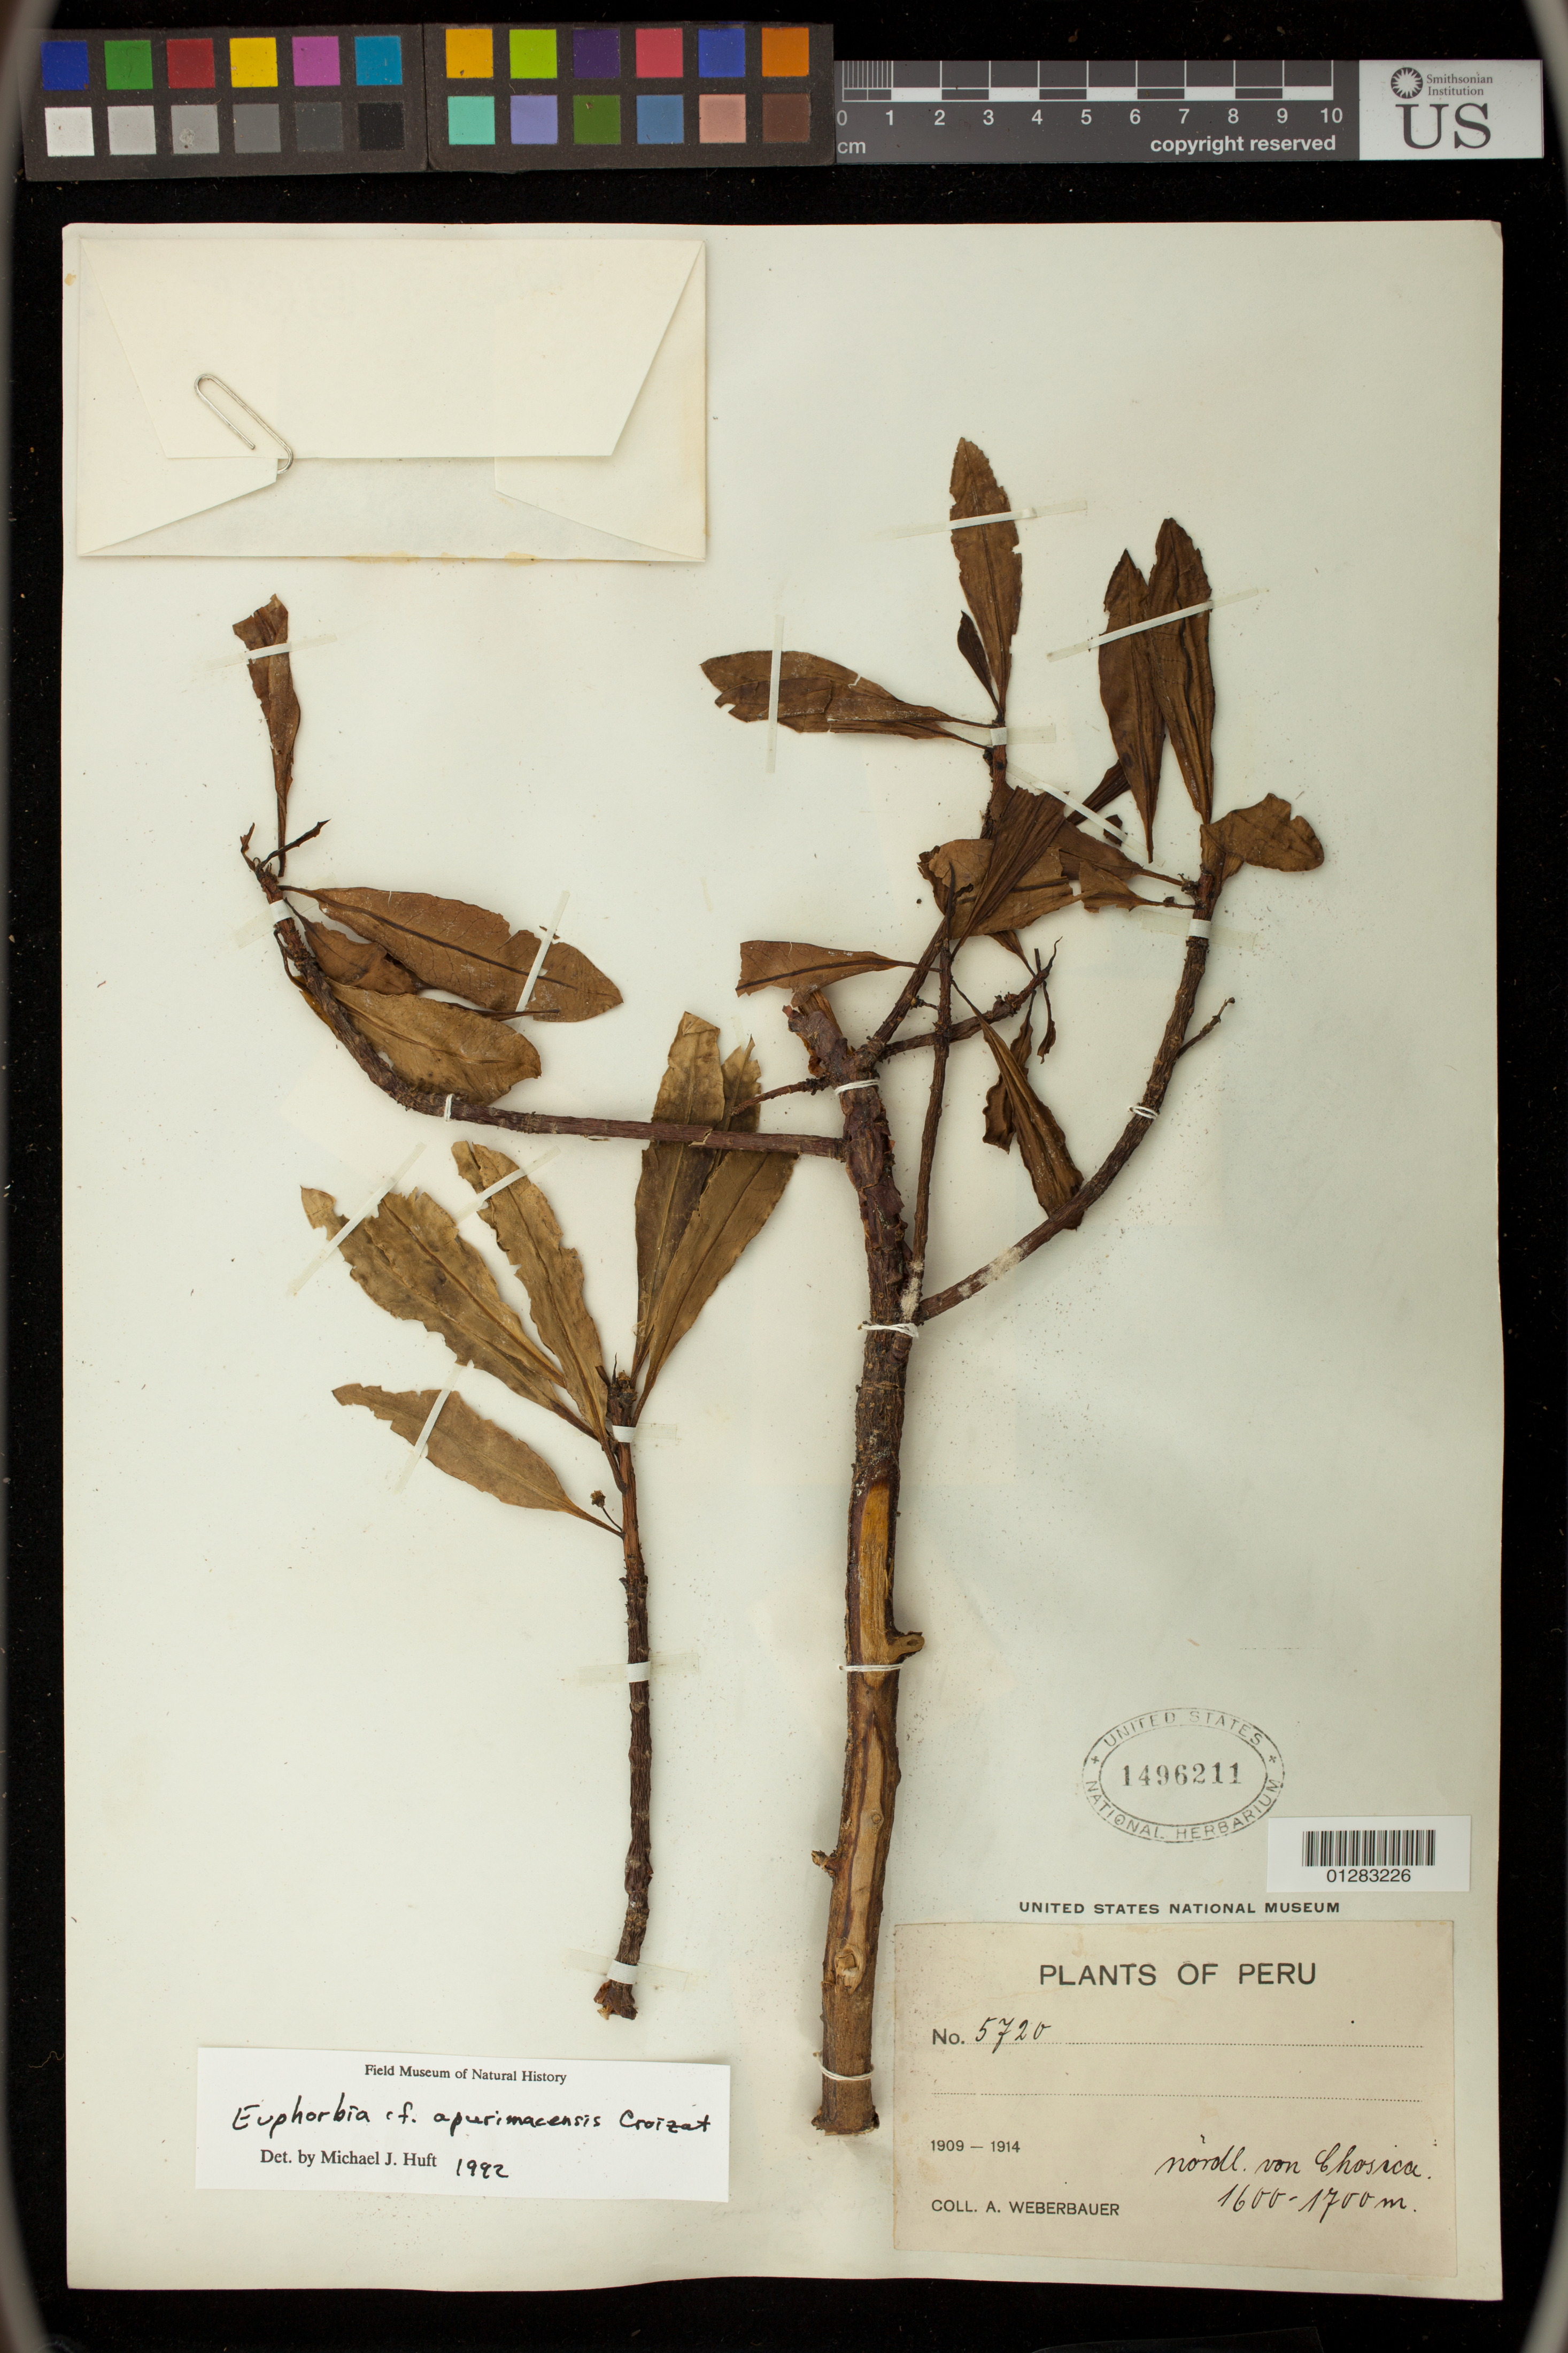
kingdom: Plantae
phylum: Tracheophyta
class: Magnoliopsida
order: Malpighiales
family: Euphorbiaceae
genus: Euphorbia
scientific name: Euphorbia apurimacensis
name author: Croizat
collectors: A. Weberbauer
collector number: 5720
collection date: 1909/1914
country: Peru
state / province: Lima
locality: Nordl von Chosica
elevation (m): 1600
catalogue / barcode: US 1496211